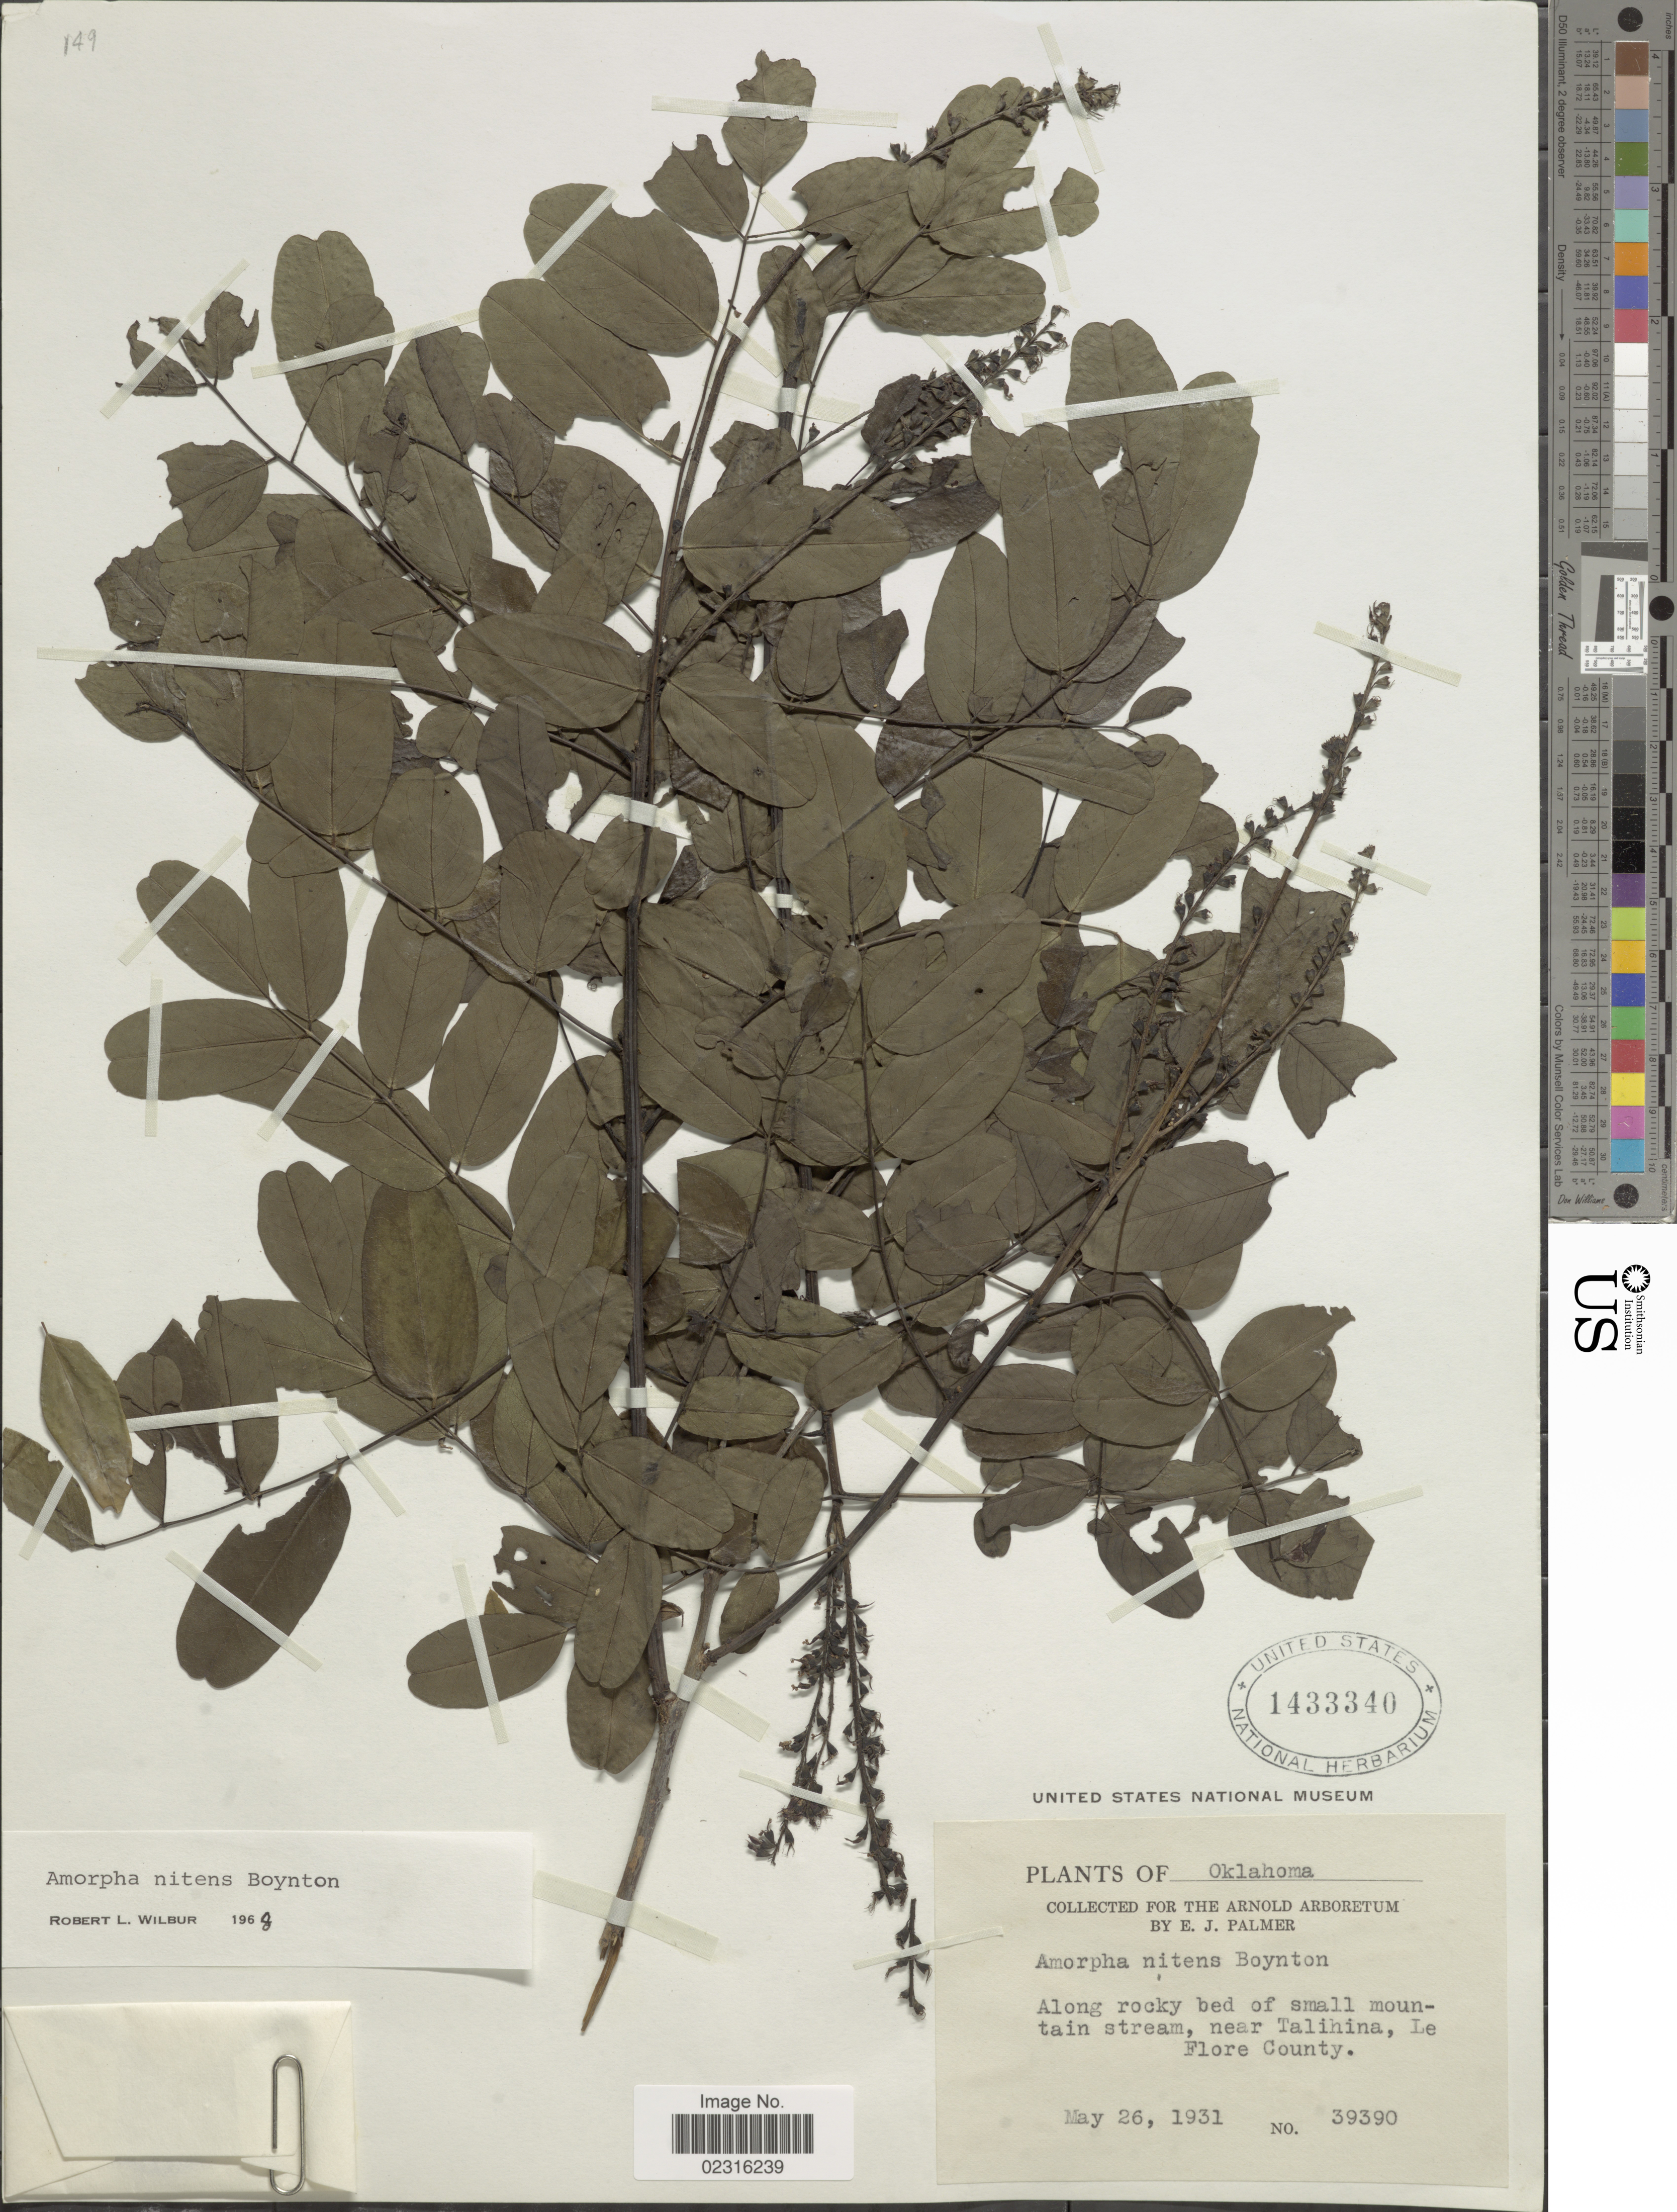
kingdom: Plantae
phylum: Tracheophyta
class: Magnoliopsida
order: Fabales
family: Fabaceae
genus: Amorpha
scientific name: Amorpha nitens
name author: F.E. Boynton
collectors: E. J. Palmer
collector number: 39390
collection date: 1931-05-26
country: United States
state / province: Oklahoma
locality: Along rocky bed of small mountain stream, near Talihina, Le Flore County.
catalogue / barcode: US 1433340